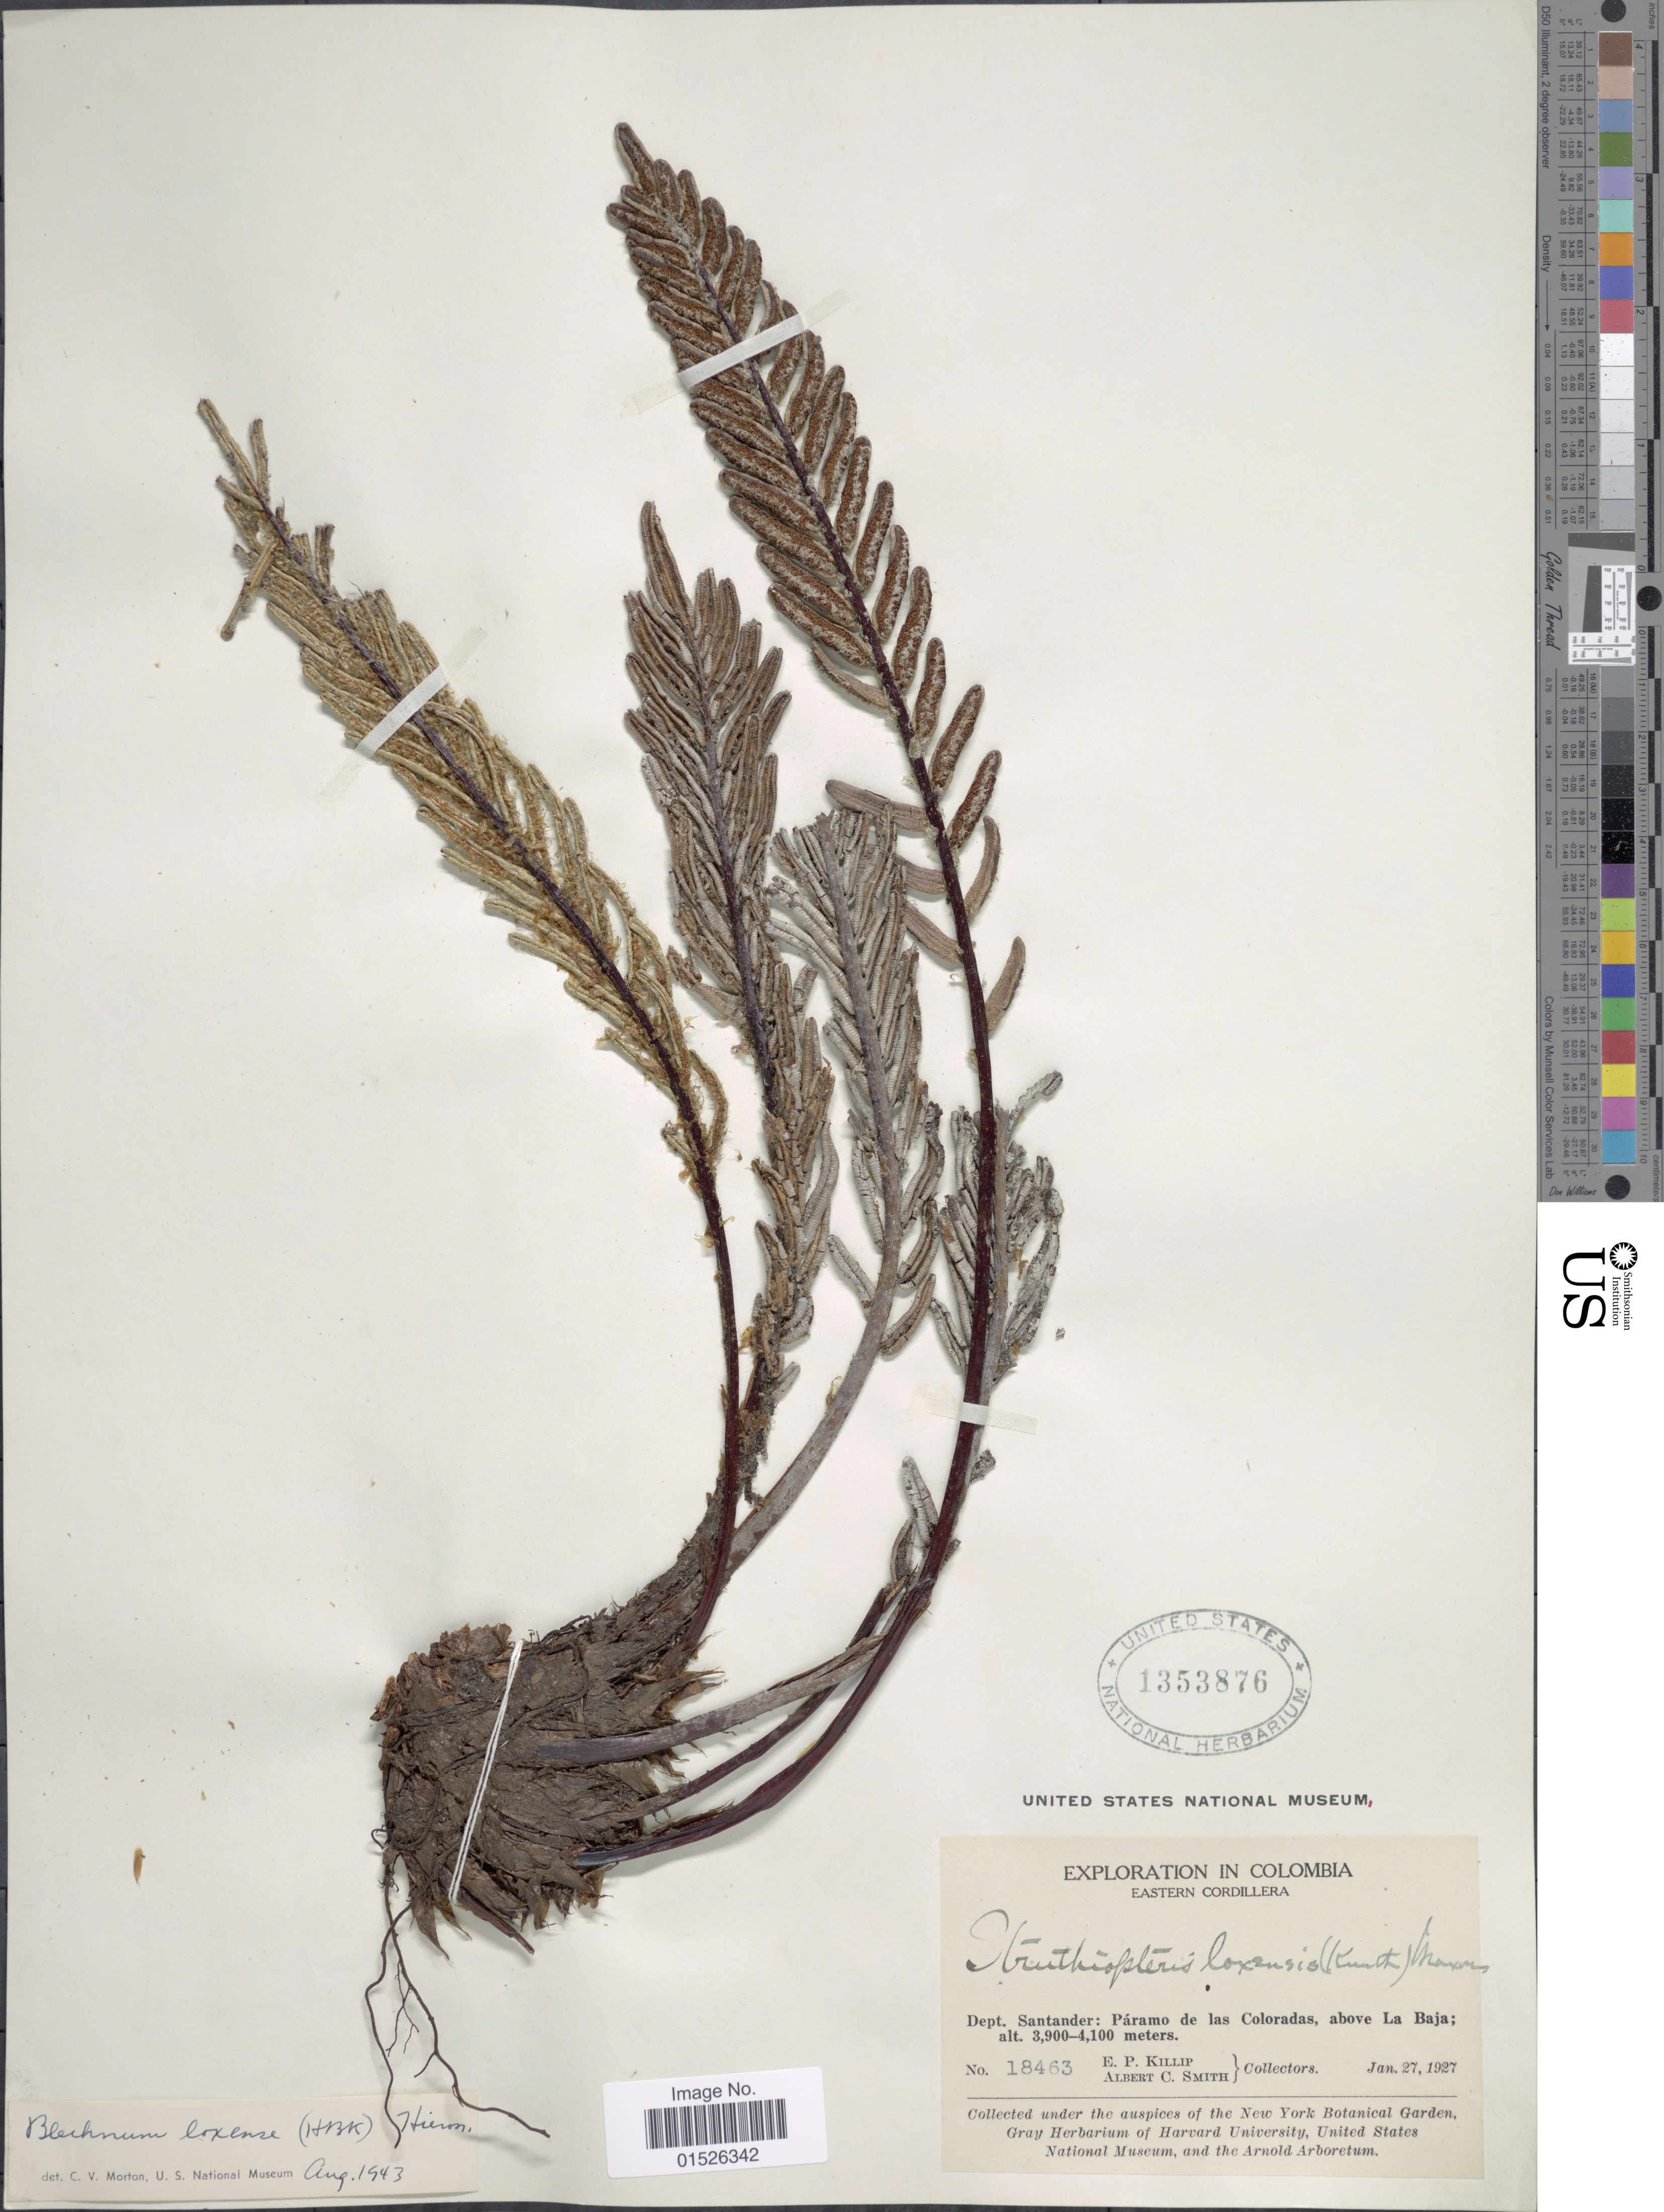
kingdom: Plantae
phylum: Tracheophyta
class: Polypodiopsida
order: Polypodiales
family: Blechnaceae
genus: Blechnum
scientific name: Blechnum loxense var. loxense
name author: (Kunth) Hook. ex Salomon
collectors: E. P. Killip & A. C. Smith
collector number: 18463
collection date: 1927-01-27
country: Colombia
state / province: Santander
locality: Colombia, Eastern Cordillera, Dept. Santander: Paramo de las Colorados, above La Baja,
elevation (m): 3900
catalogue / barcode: US 1353876